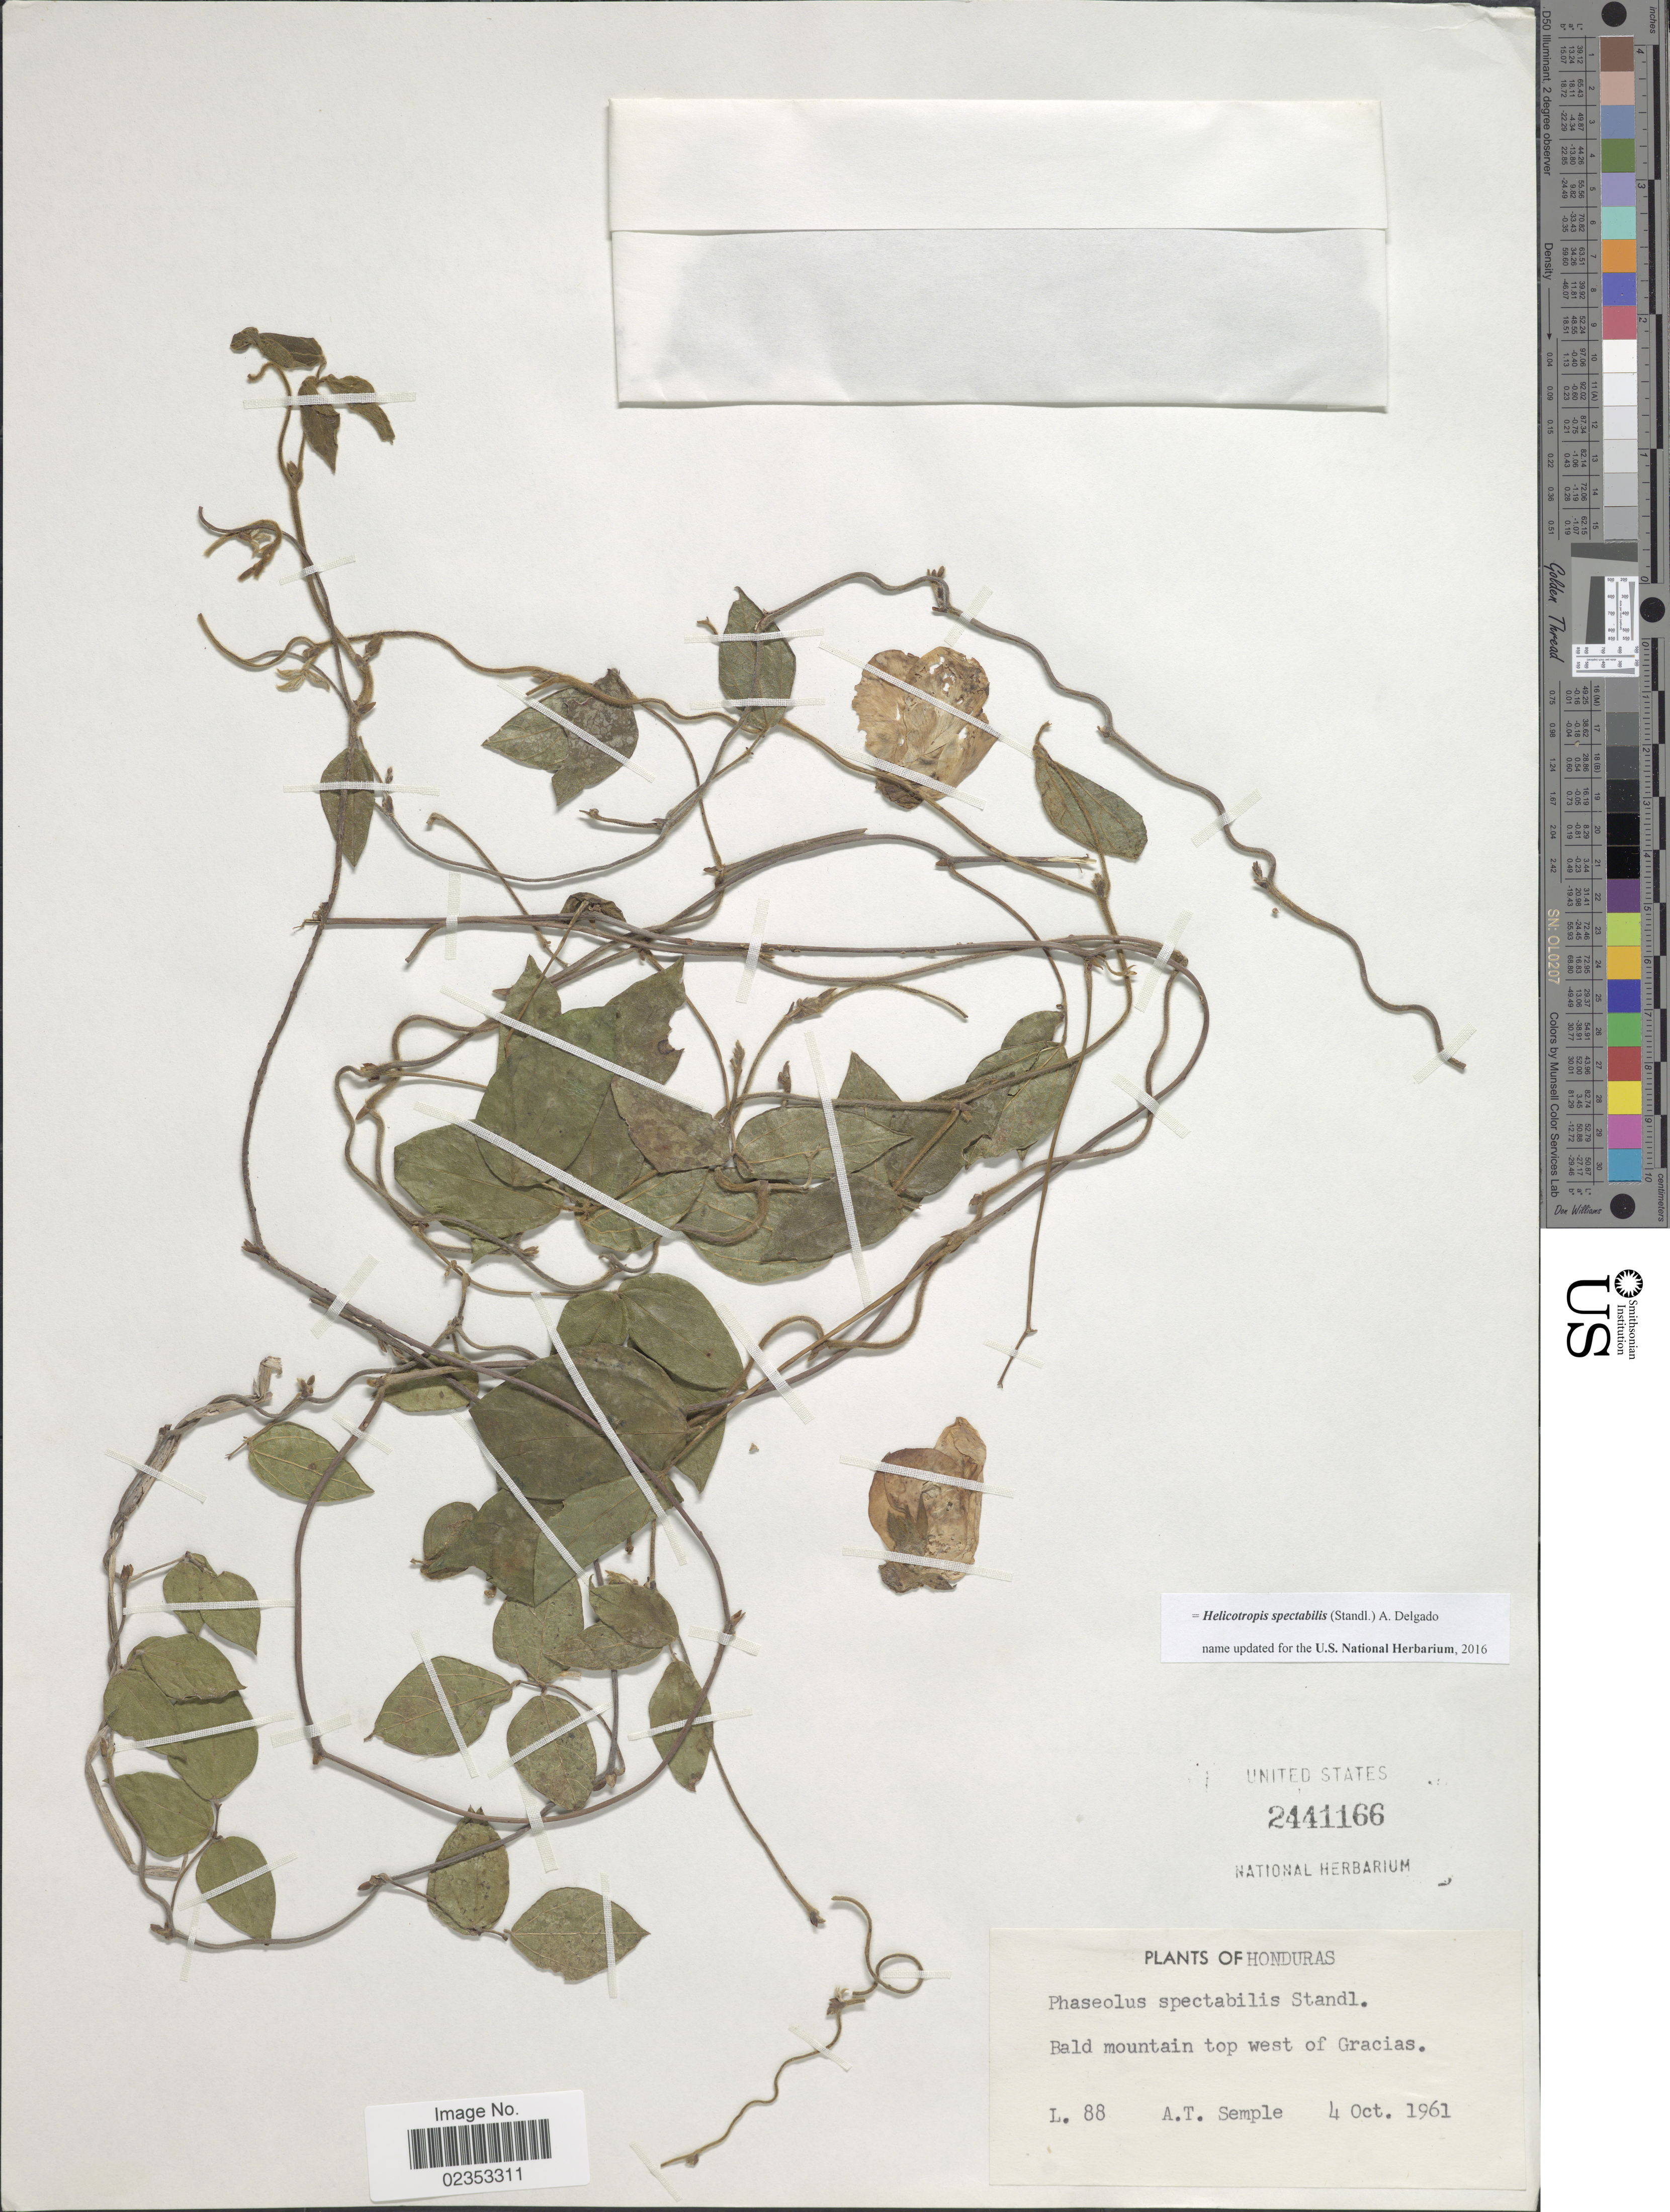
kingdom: Plantae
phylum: Tracheophyta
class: Magnoliopsida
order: Fabales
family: Fabaceae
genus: Helicotropis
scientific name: Helicotropis spectabilis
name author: (Standl.) A. Delgado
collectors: A. Semple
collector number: L.88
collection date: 1961-10-04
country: Honduras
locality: Bald mountain top west of Gracias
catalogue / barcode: US 2441166